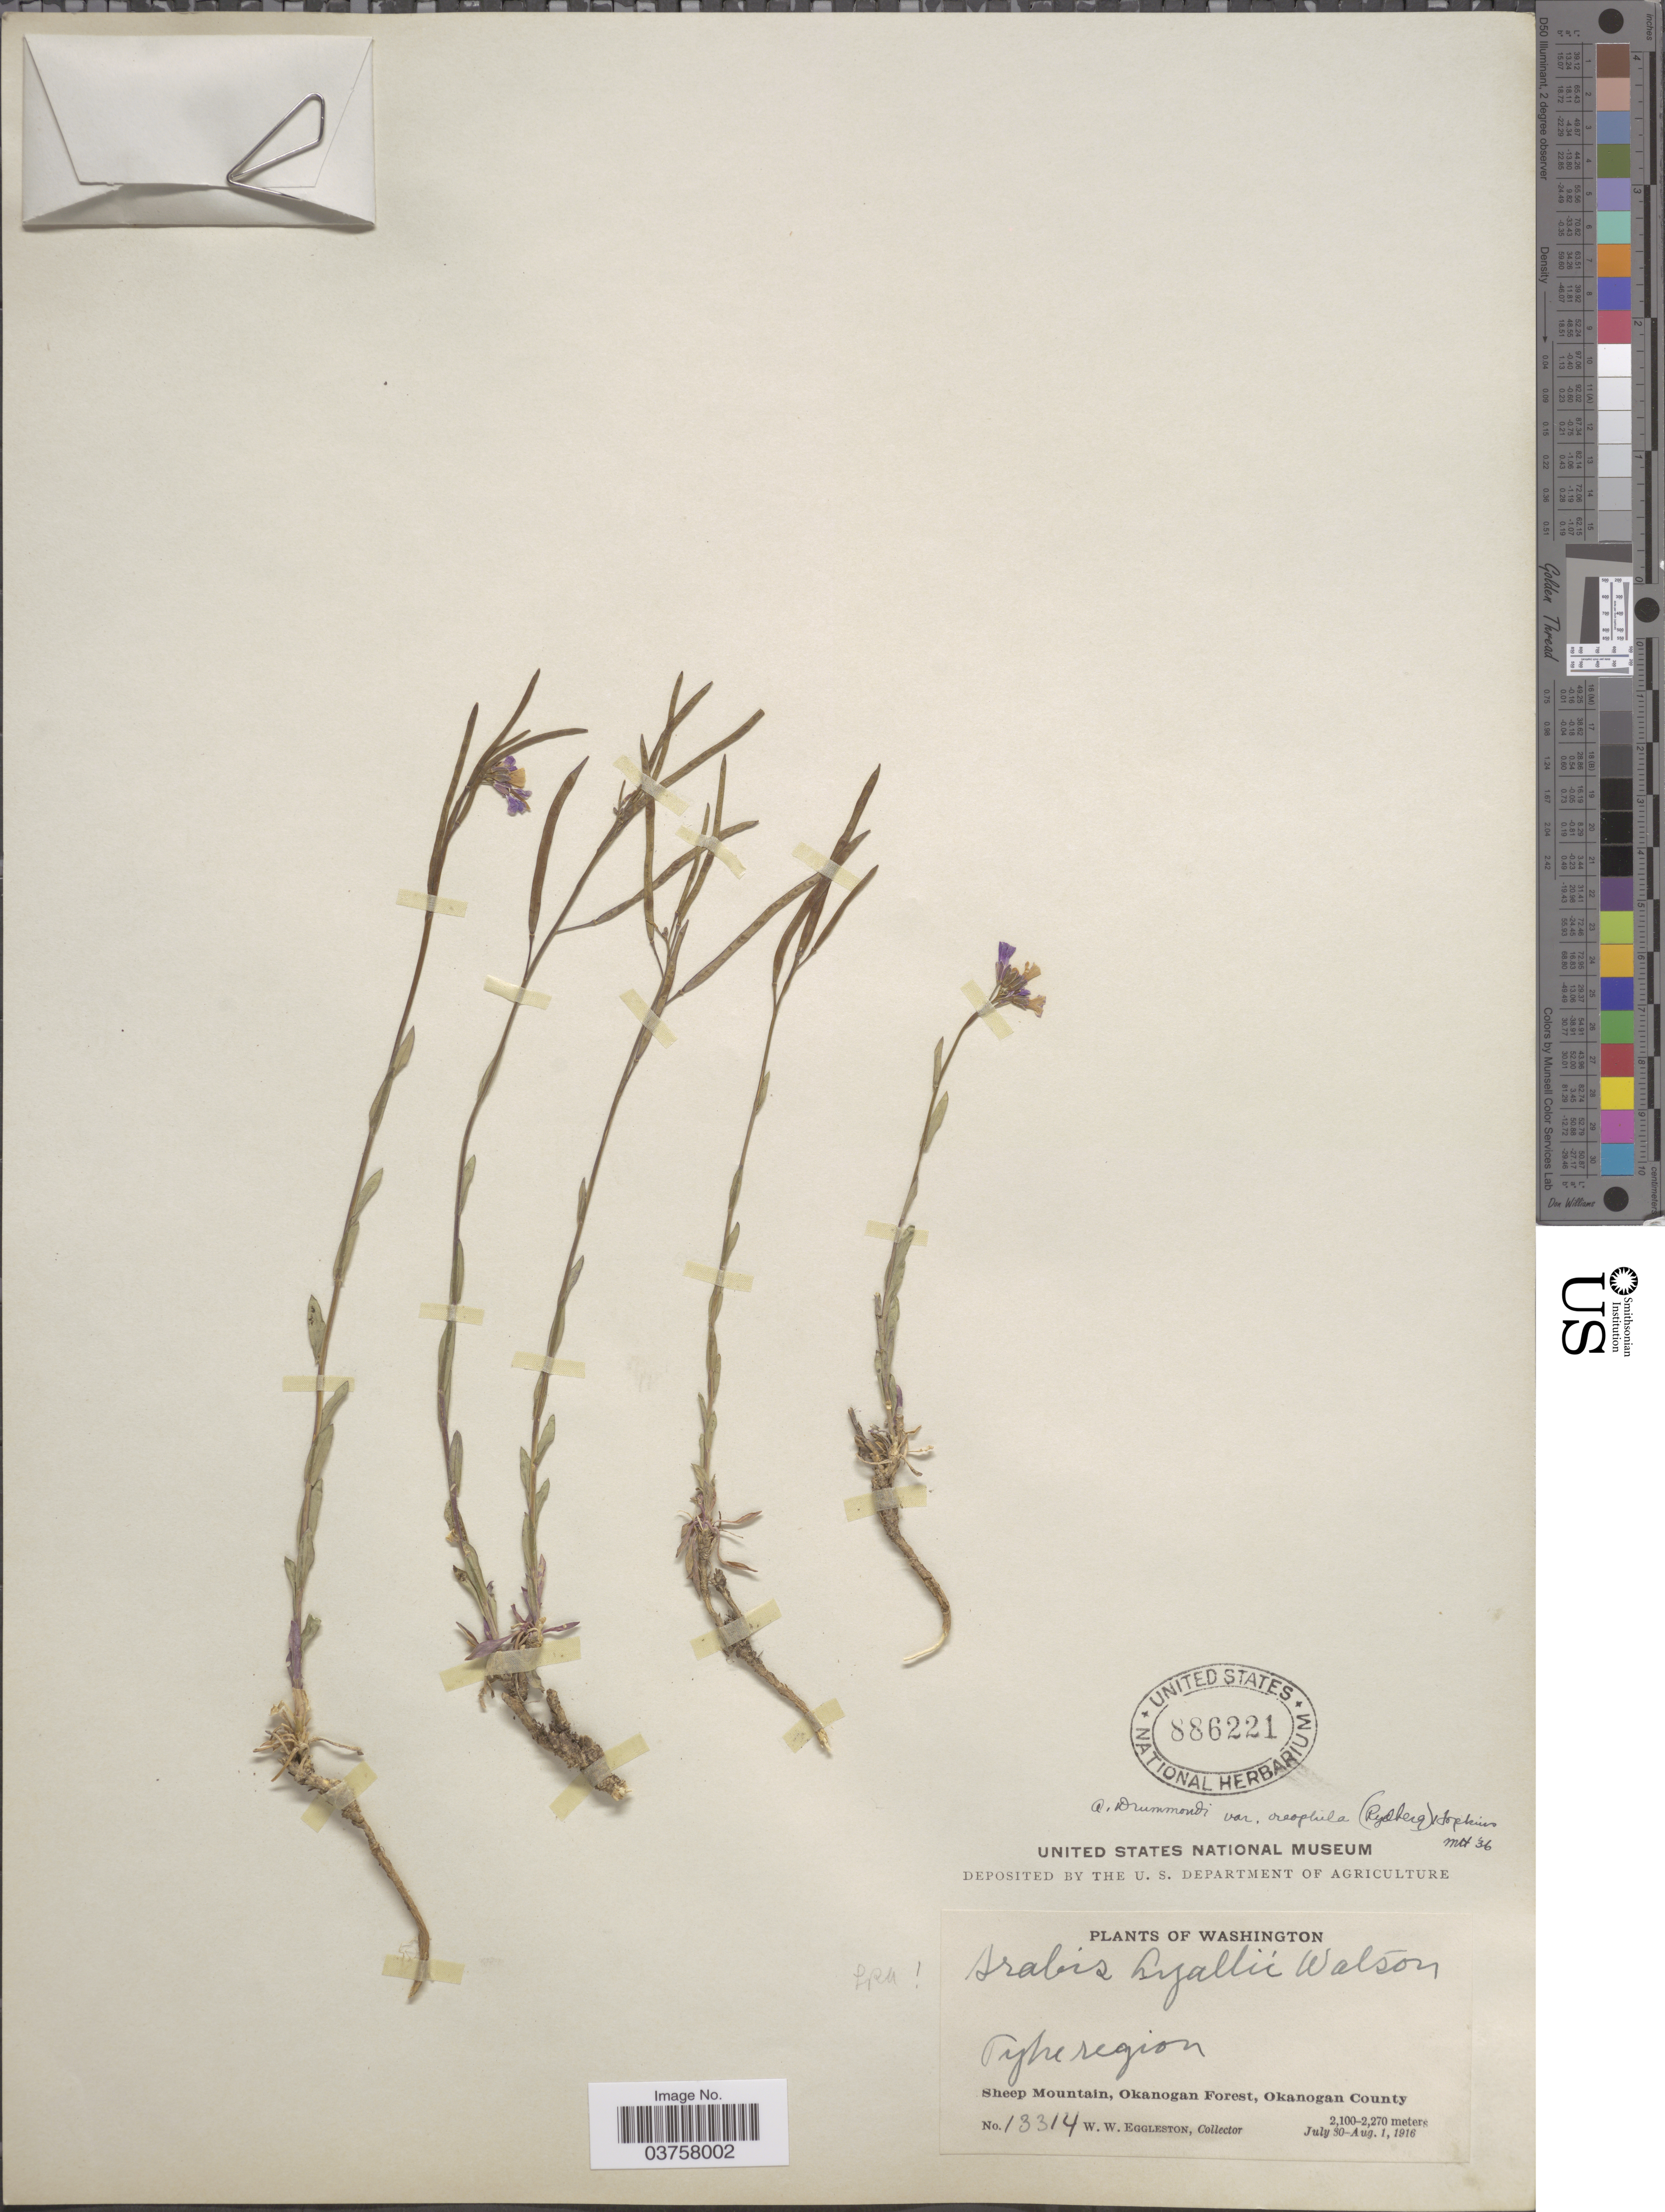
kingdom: Plantae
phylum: Tracheophyta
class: Magnoliopsida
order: Brassicales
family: Brassicaceae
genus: Arabis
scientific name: Arabis lyallii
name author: S. Watson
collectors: W. W. Eggleston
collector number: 13314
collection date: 1916-07-30/1916-08-01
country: United States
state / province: Washington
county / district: Okanogan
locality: Type region. Sheep Mountain, Okanogan Forest, Okanogan County.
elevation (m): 2100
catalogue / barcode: US 886221